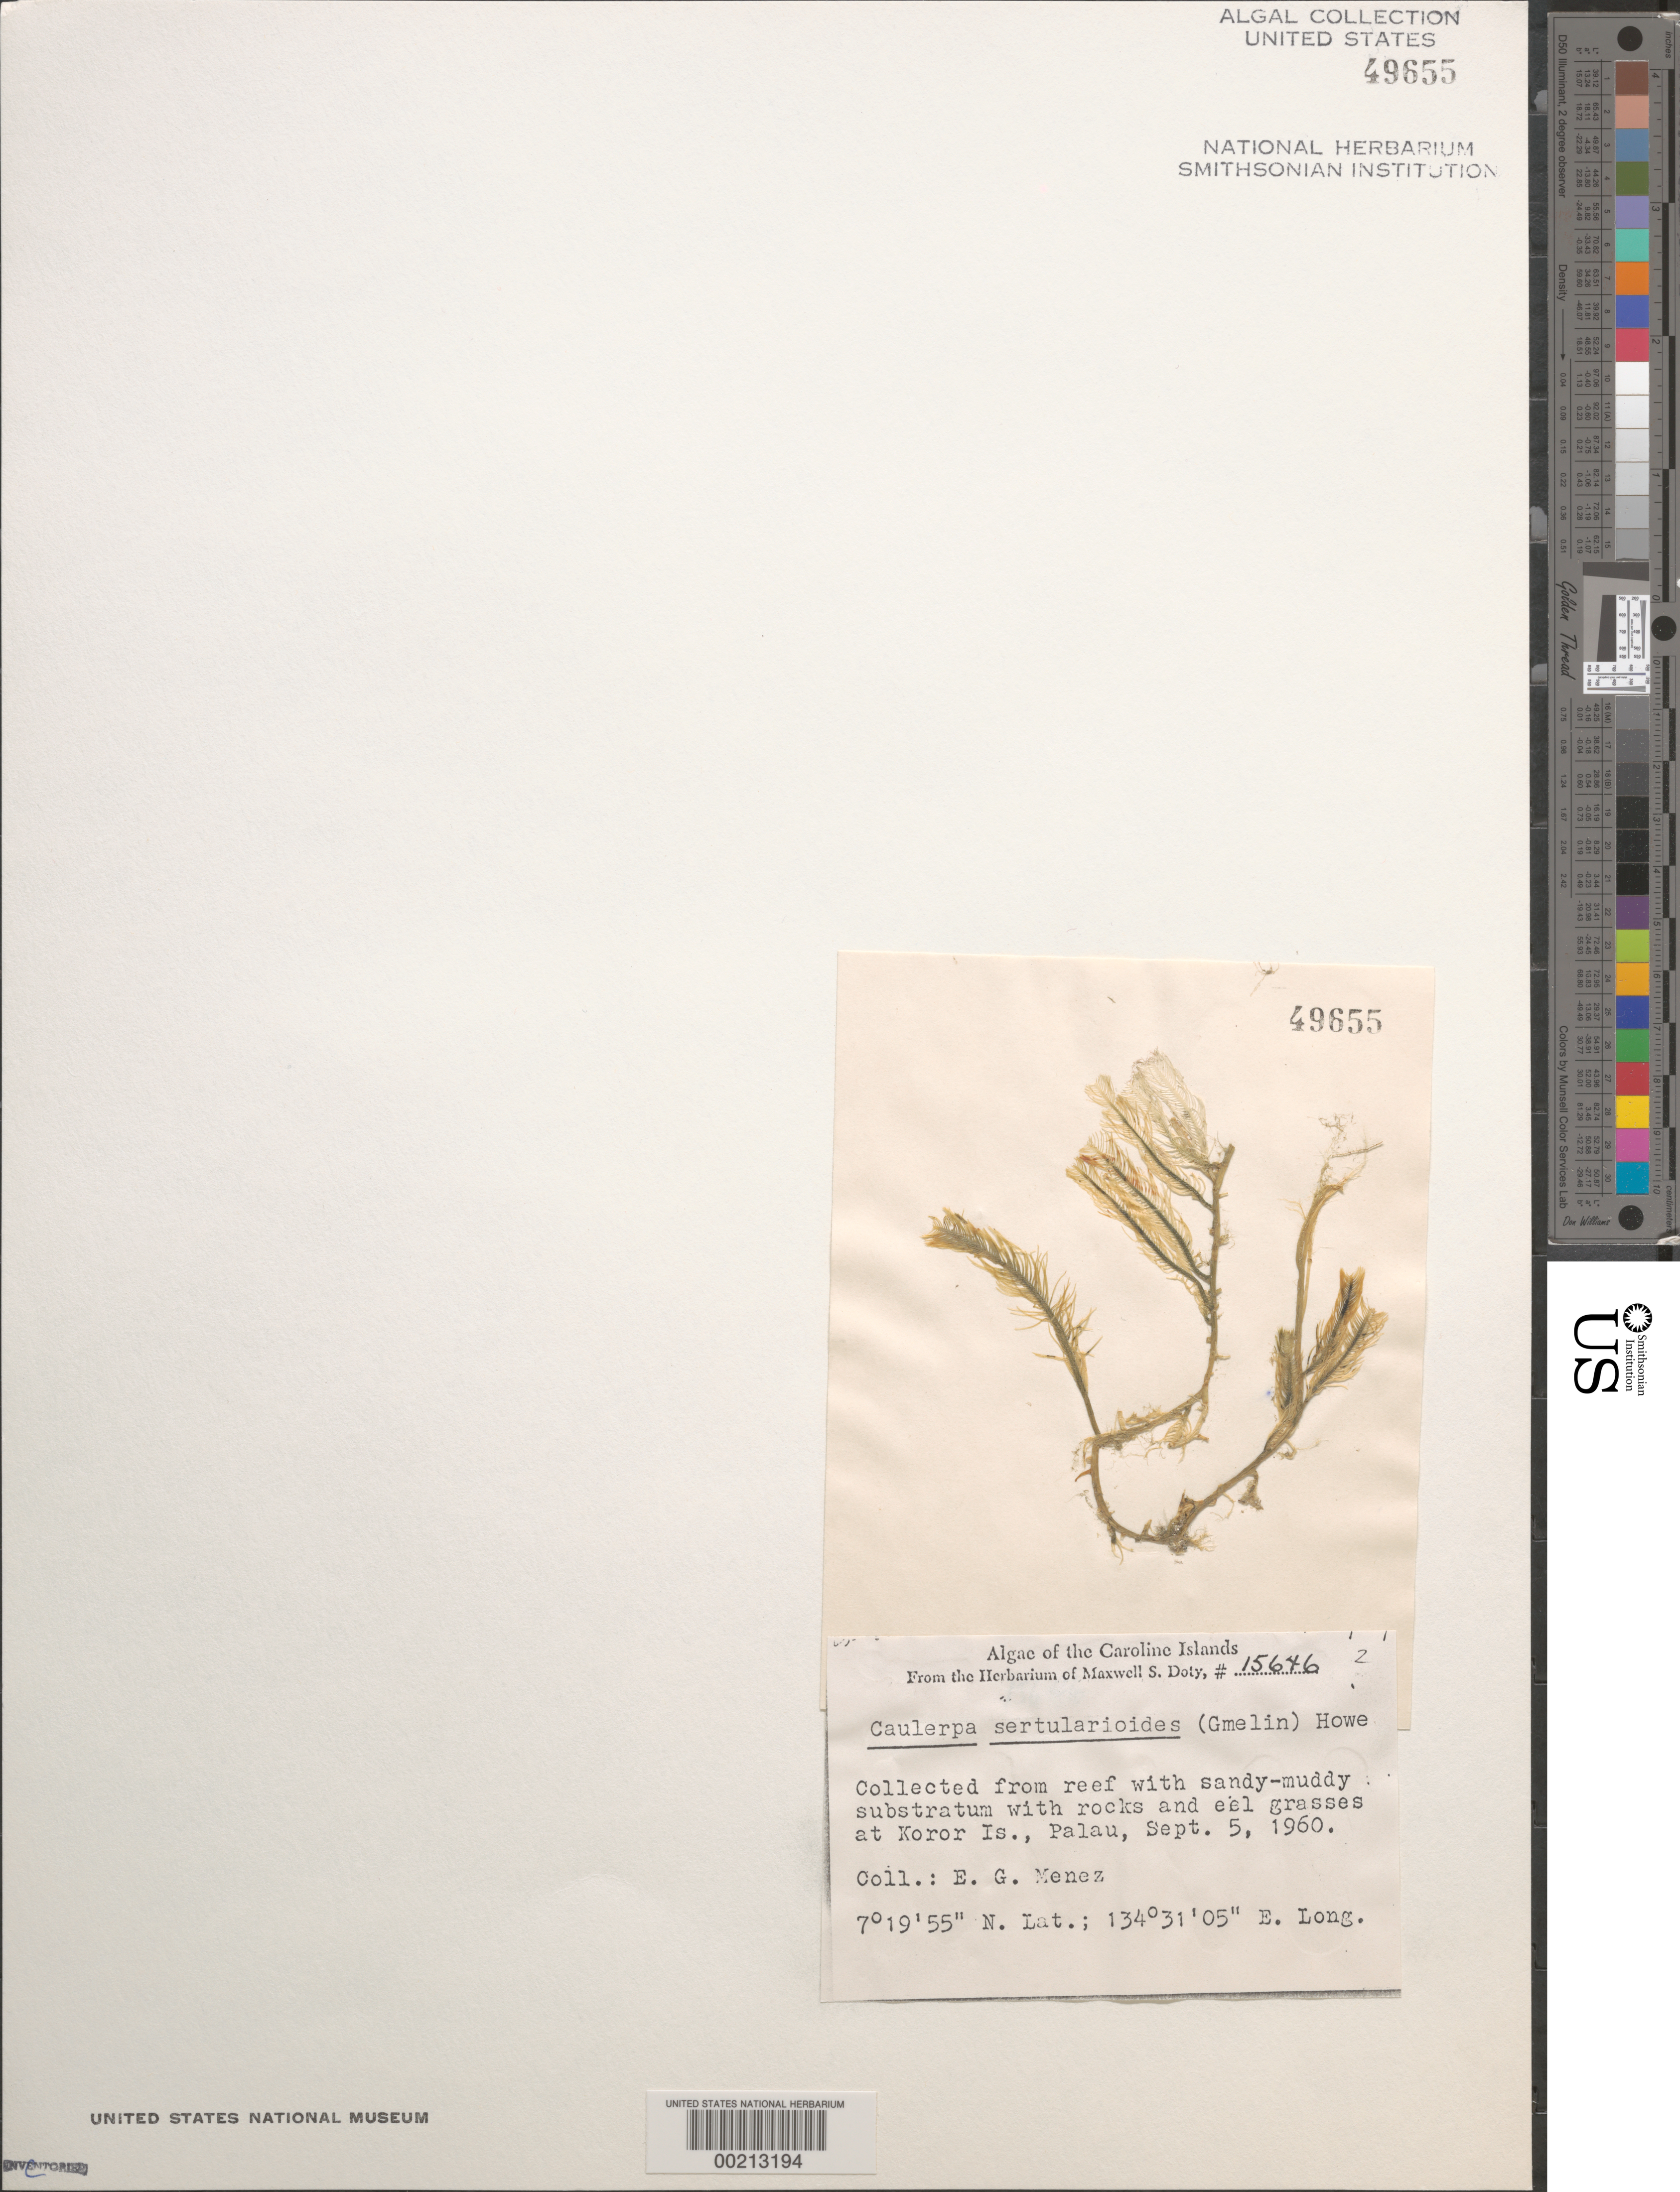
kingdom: Plantae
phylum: Chlorophyta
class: Ulvophyceae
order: Bryopsidales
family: Caulerpaceae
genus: Caulerpa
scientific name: Caulerpa sertularioides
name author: (S.G. Gmel.) M. Howe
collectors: Meñez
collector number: MSD 15646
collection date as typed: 05 Sep 1960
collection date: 1960-09-05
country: Palau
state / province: Koror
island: Oreor (Koror)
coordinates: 7 19' 55" N, 134 31' 05" E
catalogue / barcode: US 49655